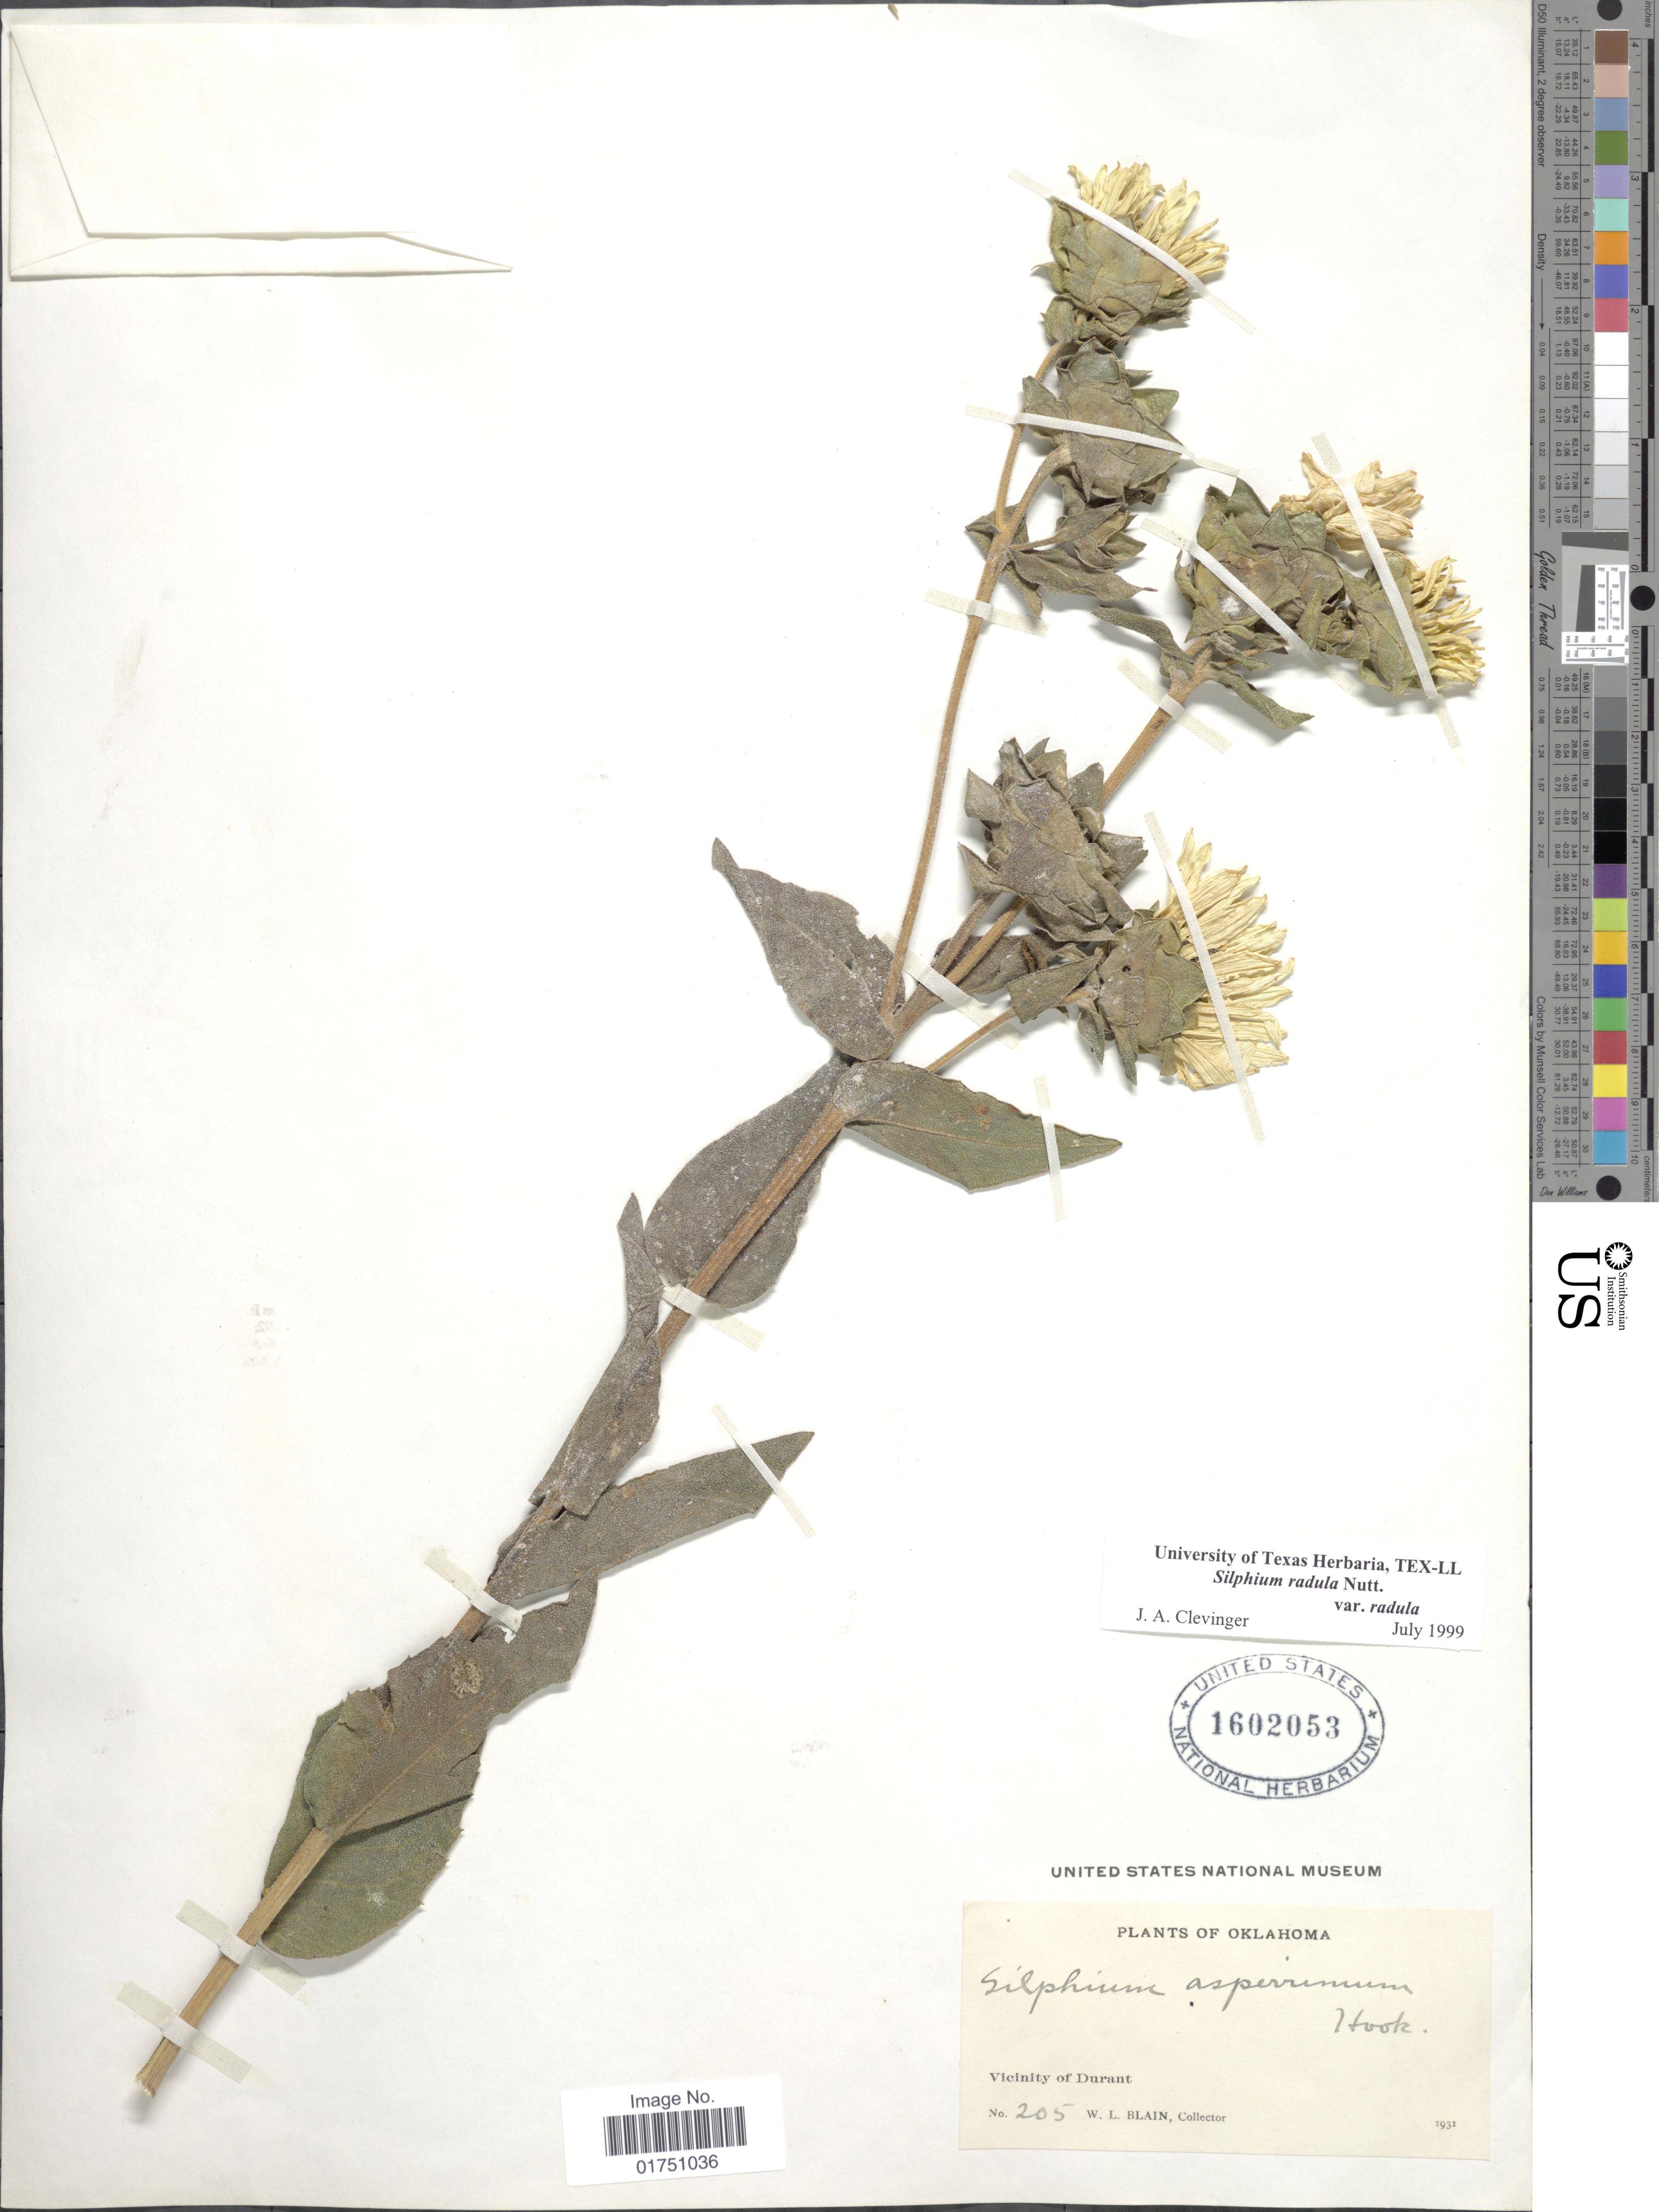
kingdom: Plantae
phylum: Tracheophyta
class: Magnoliopsida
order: Asterales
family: Asteraceae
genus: Silphium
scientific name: Silphium radula var. radula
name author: Nutt.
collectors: W. Blain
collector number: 205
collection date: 1931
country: United States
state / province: Oklahoma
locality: Vicinity of Durant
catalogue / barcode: US 1602053